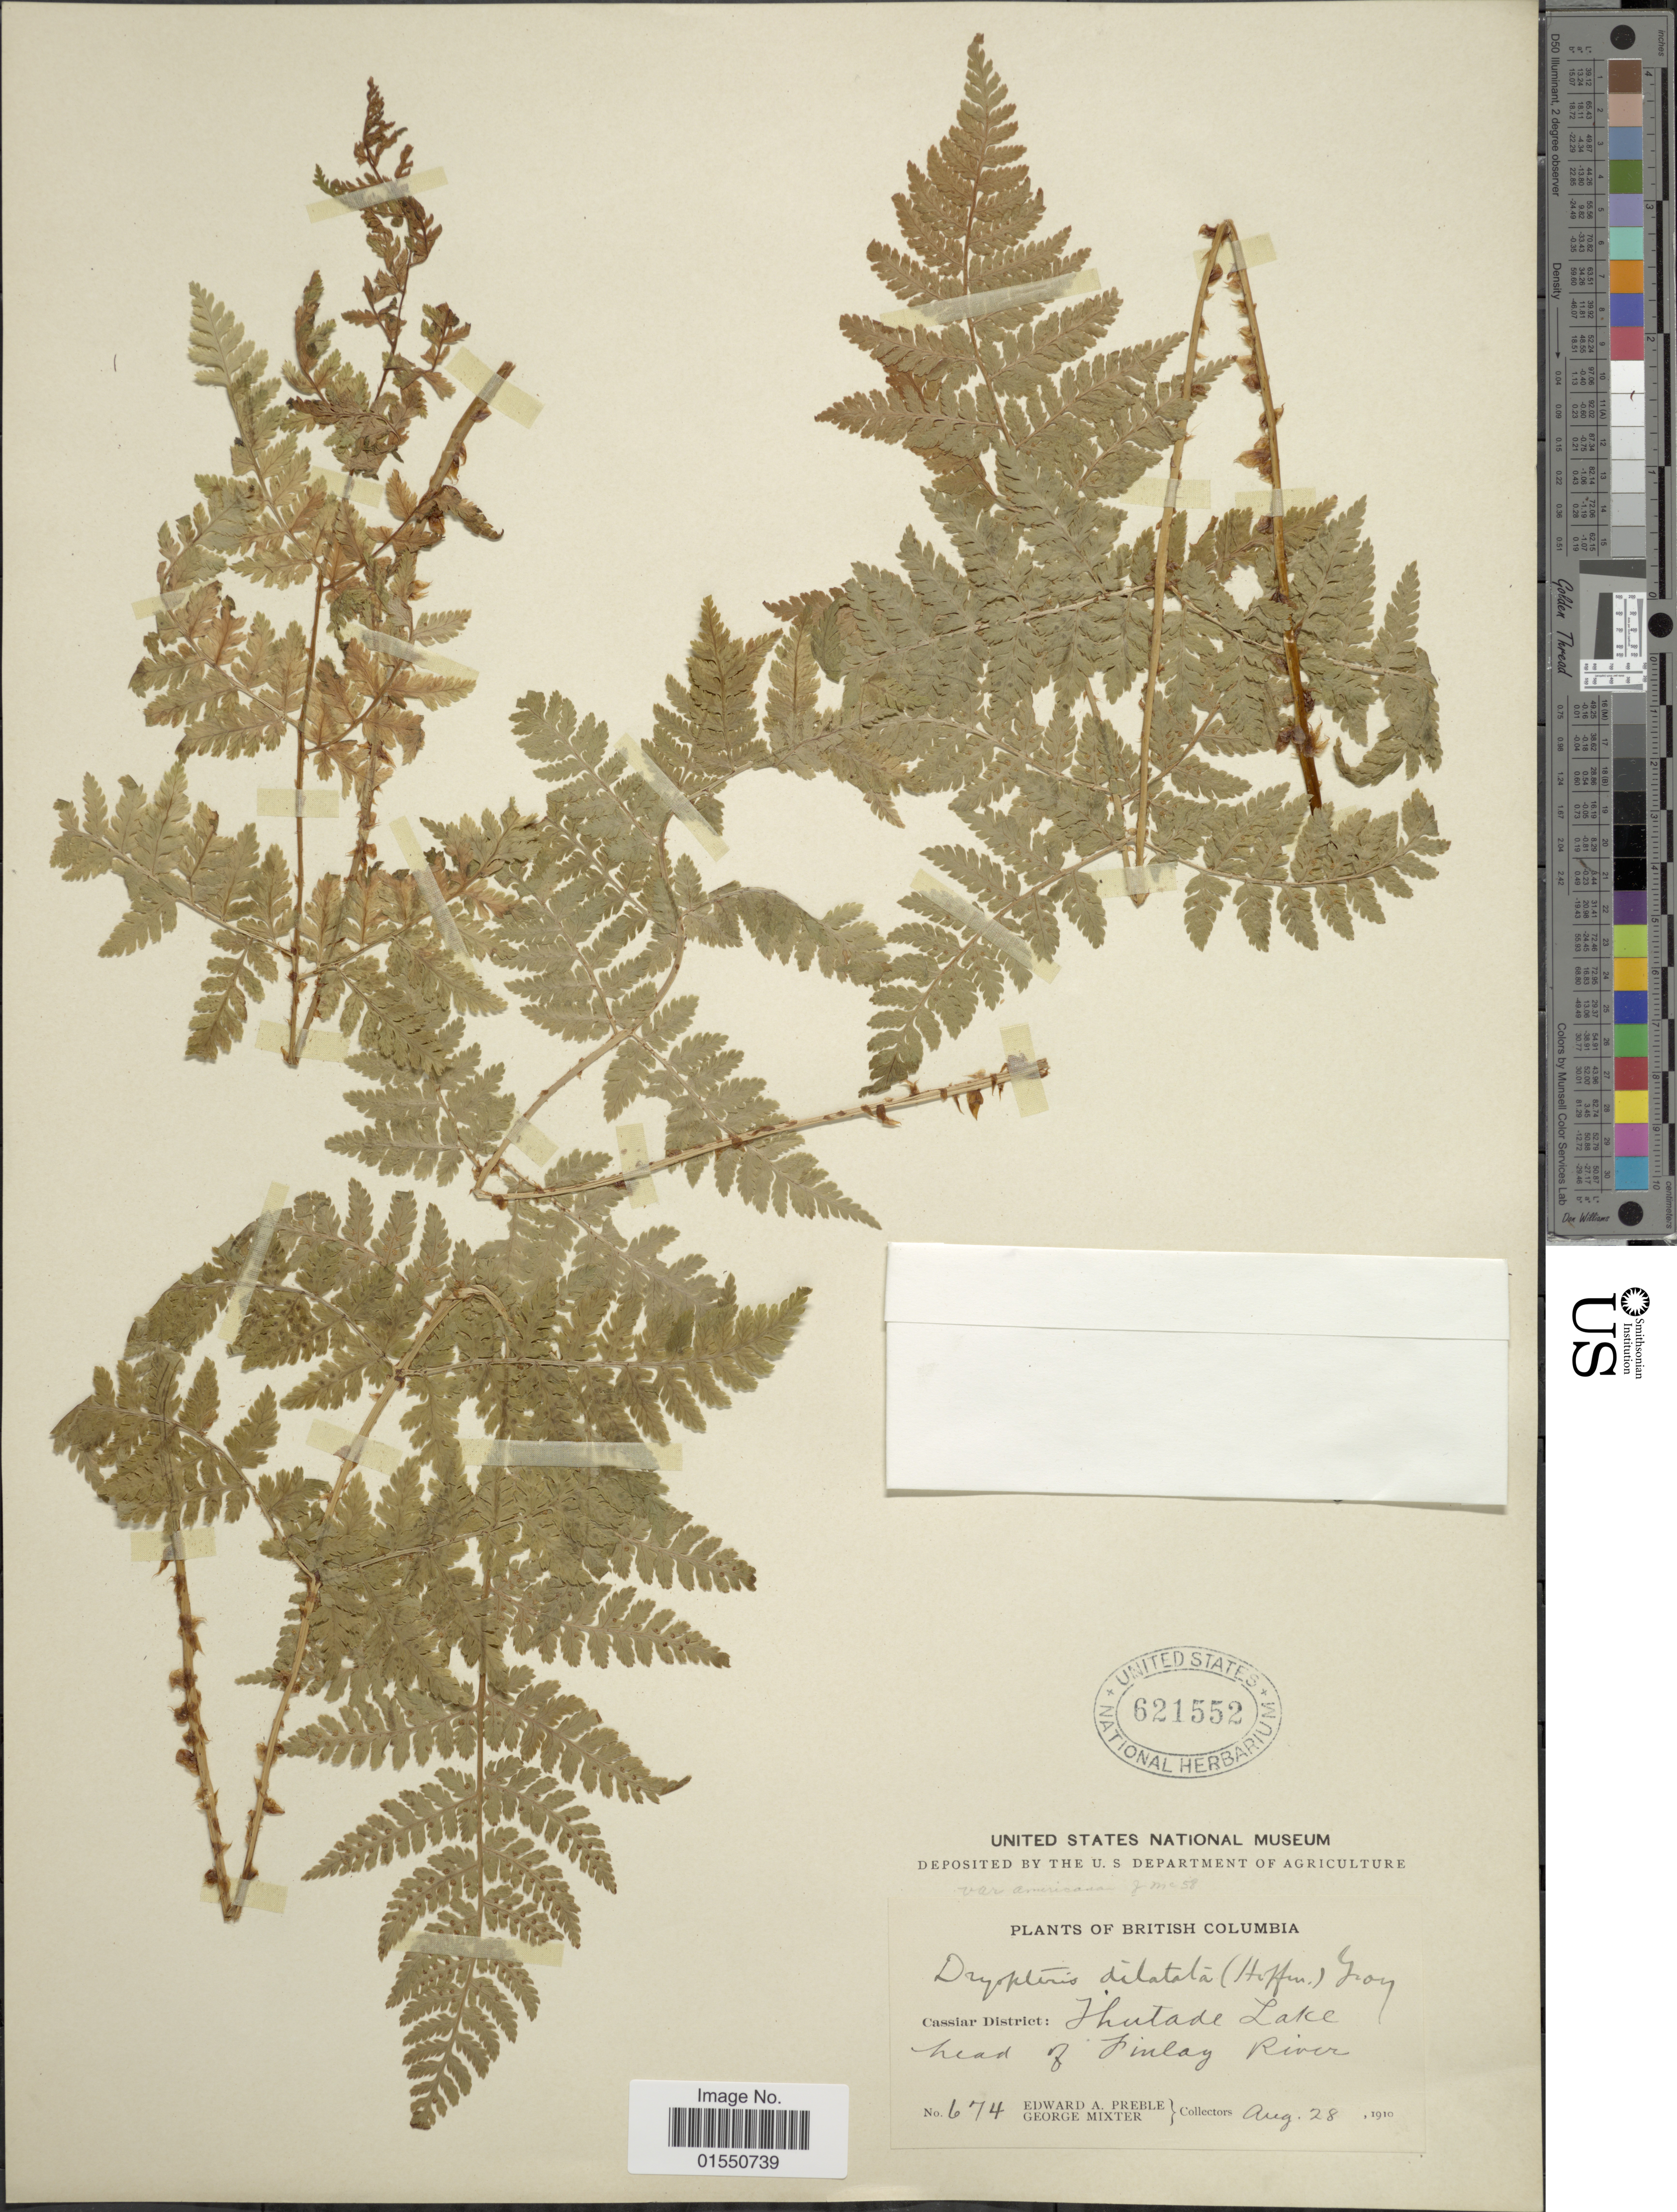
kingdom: Plantae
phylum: Tracheophyta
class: Polypodiopsida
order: Polypodiales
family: Dryopteridaceae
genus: Dryopteris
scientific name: Dryopteris expansa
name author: (C. Presl) Fraser-Jenk. & Jermy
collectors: E. Preble & G. Mixter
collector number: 674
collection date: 1910-08-28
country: Canada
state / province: British Columbia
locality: Cassiar District: Thutade Lake head of Finlay River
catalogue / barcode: US 621552